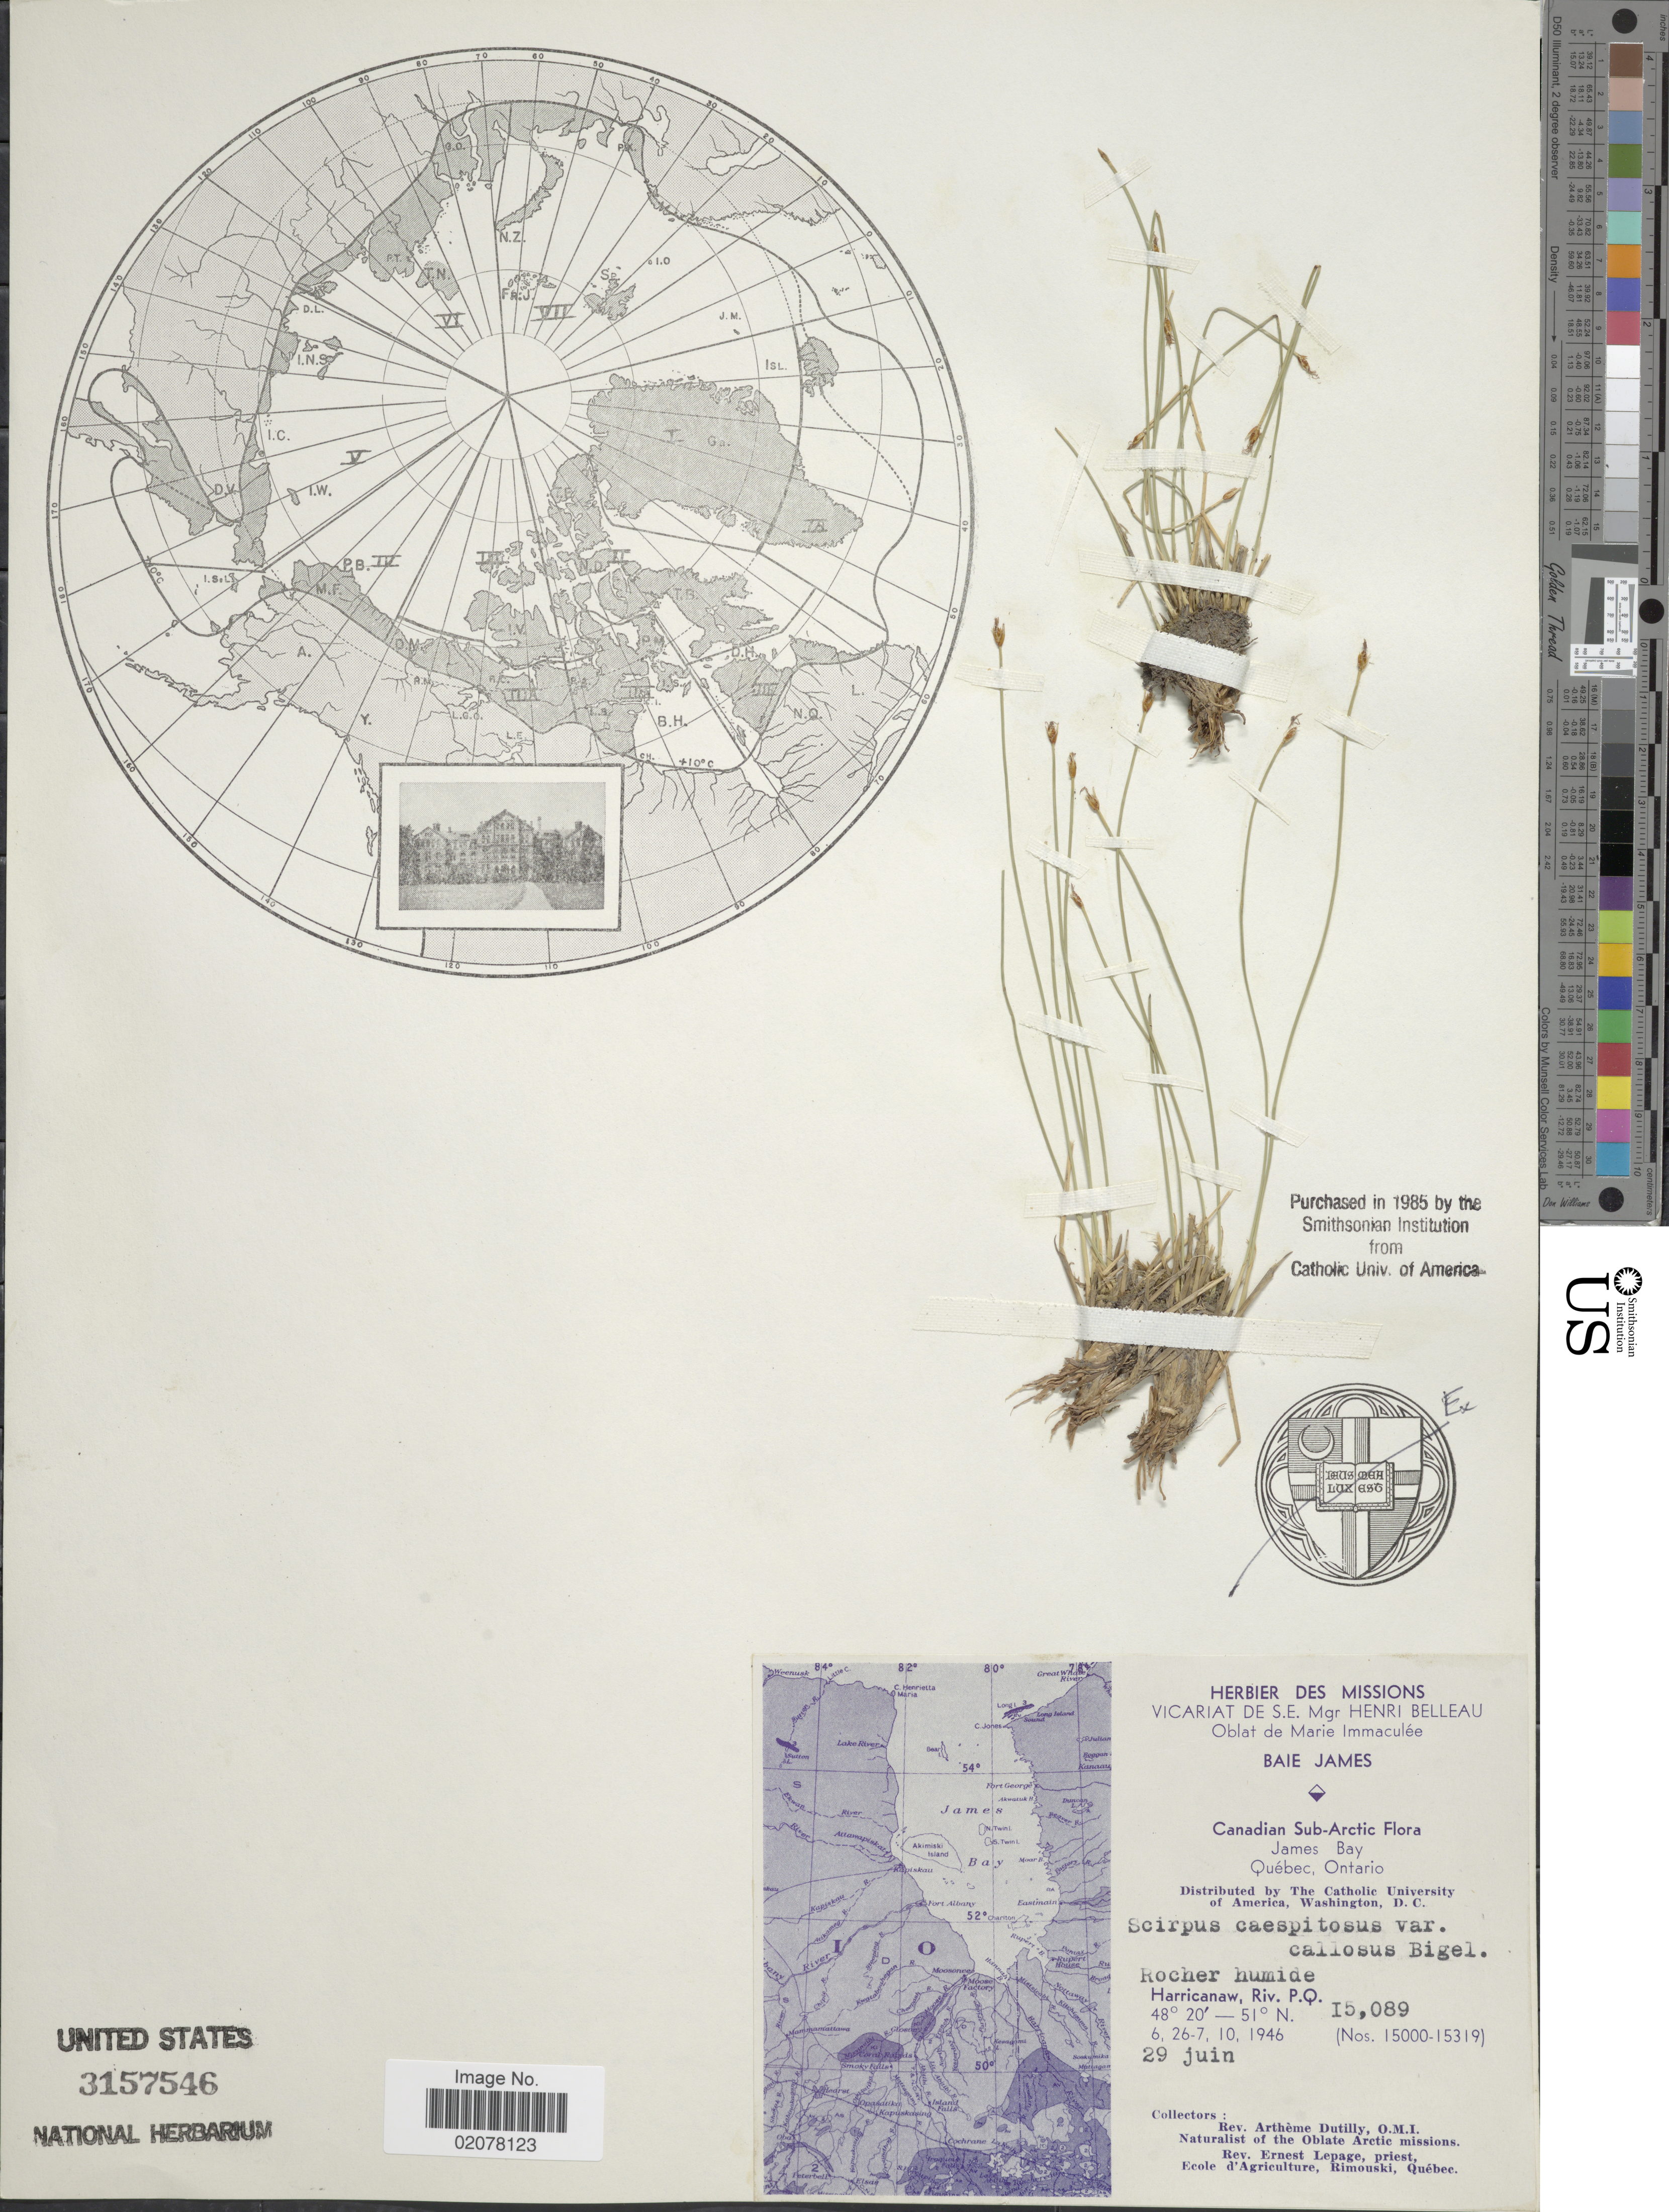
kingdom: Plantae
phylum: Tracheophyta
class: Liliopsida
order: Poales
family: Cyperaceae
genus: Trichophorum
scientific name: Trichophorum cespitosum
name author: (L.) Hartm.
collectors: A. Dutilly & E. Lepage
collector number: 15089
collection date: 1946-06-29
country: Canada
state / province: Quebec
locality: Canadian Sub-Arctic. James Bay. Québec, Ontario. Rocher humide. Harricanaw, Riv. P.Q.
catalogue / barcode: US 3157546